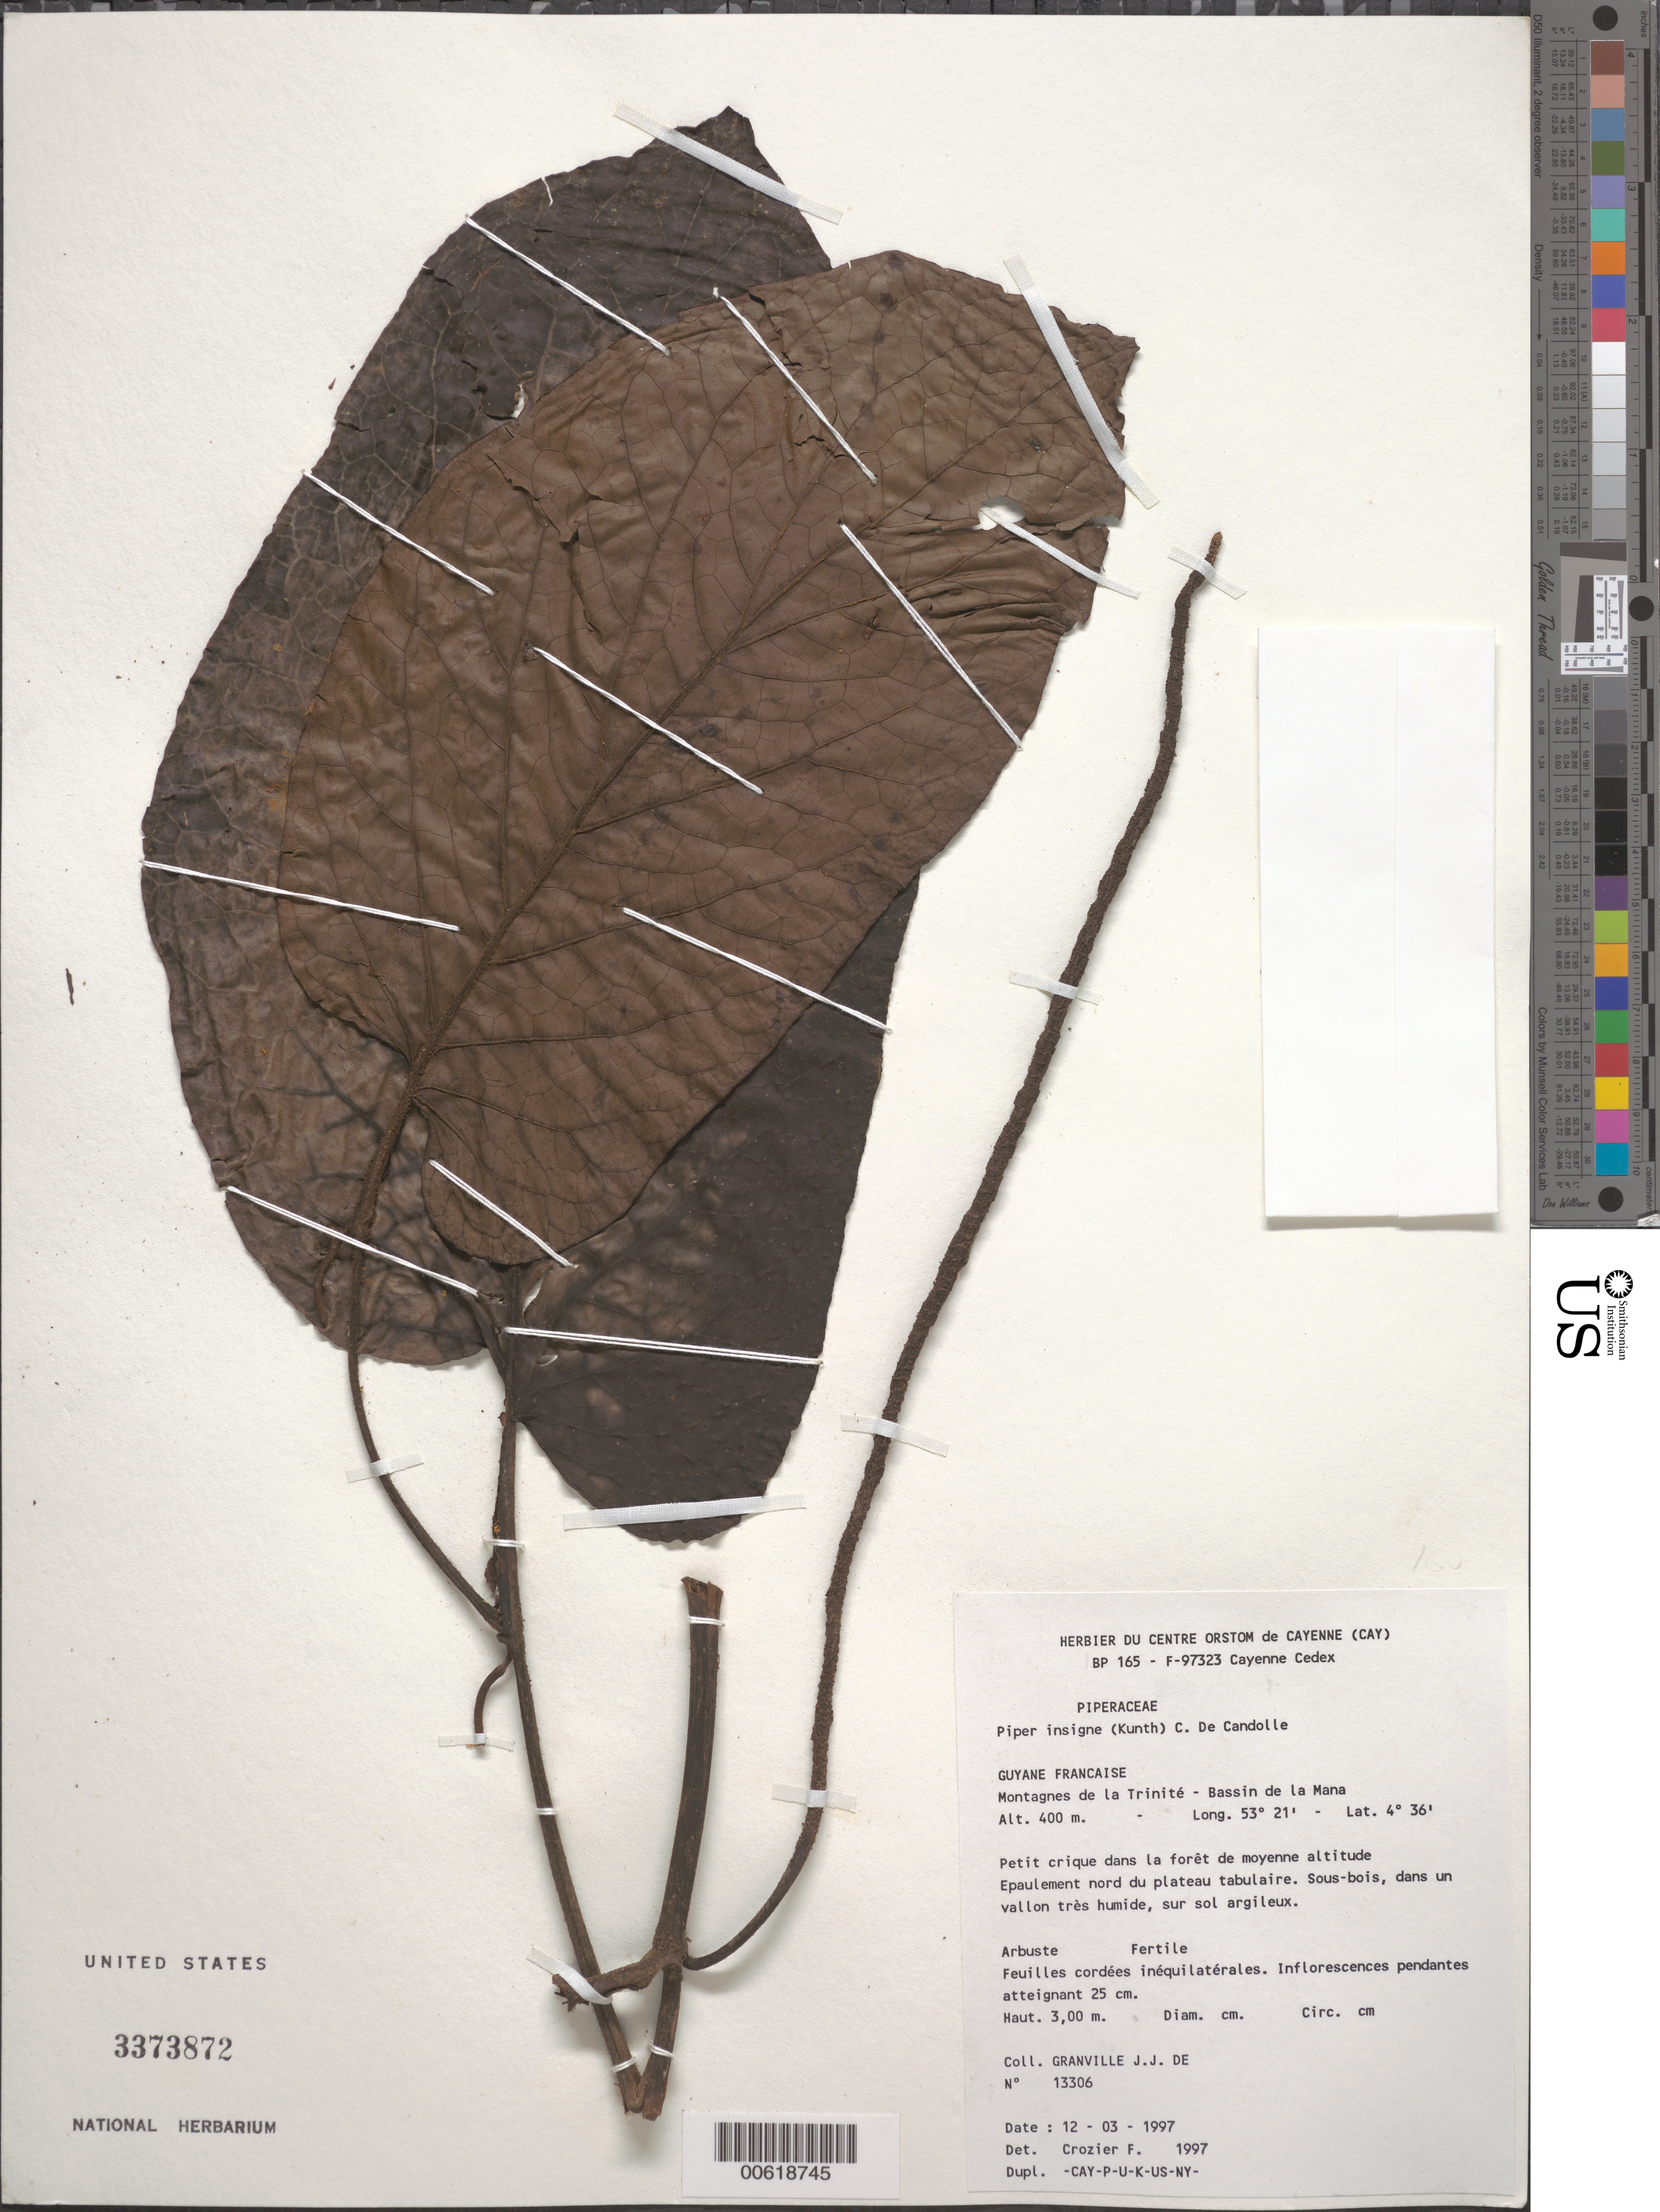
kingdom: Plantae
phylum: Tracheophyta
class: Magnoliopsida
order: Piperales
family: Piperaceae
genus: Piper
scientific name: Piper insigne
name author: (Kunth) C. DC.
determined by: Crozier, F.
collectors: J.-J. de Granville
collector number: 13306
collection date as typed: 12-Mar-97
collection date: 1997-03-12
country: French Guiana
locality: Montagnes de la Trinité, Bassin de la Mana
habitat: Petit crique dans la forêt de moyenne altitude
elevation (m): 400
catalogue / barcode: US 3373872